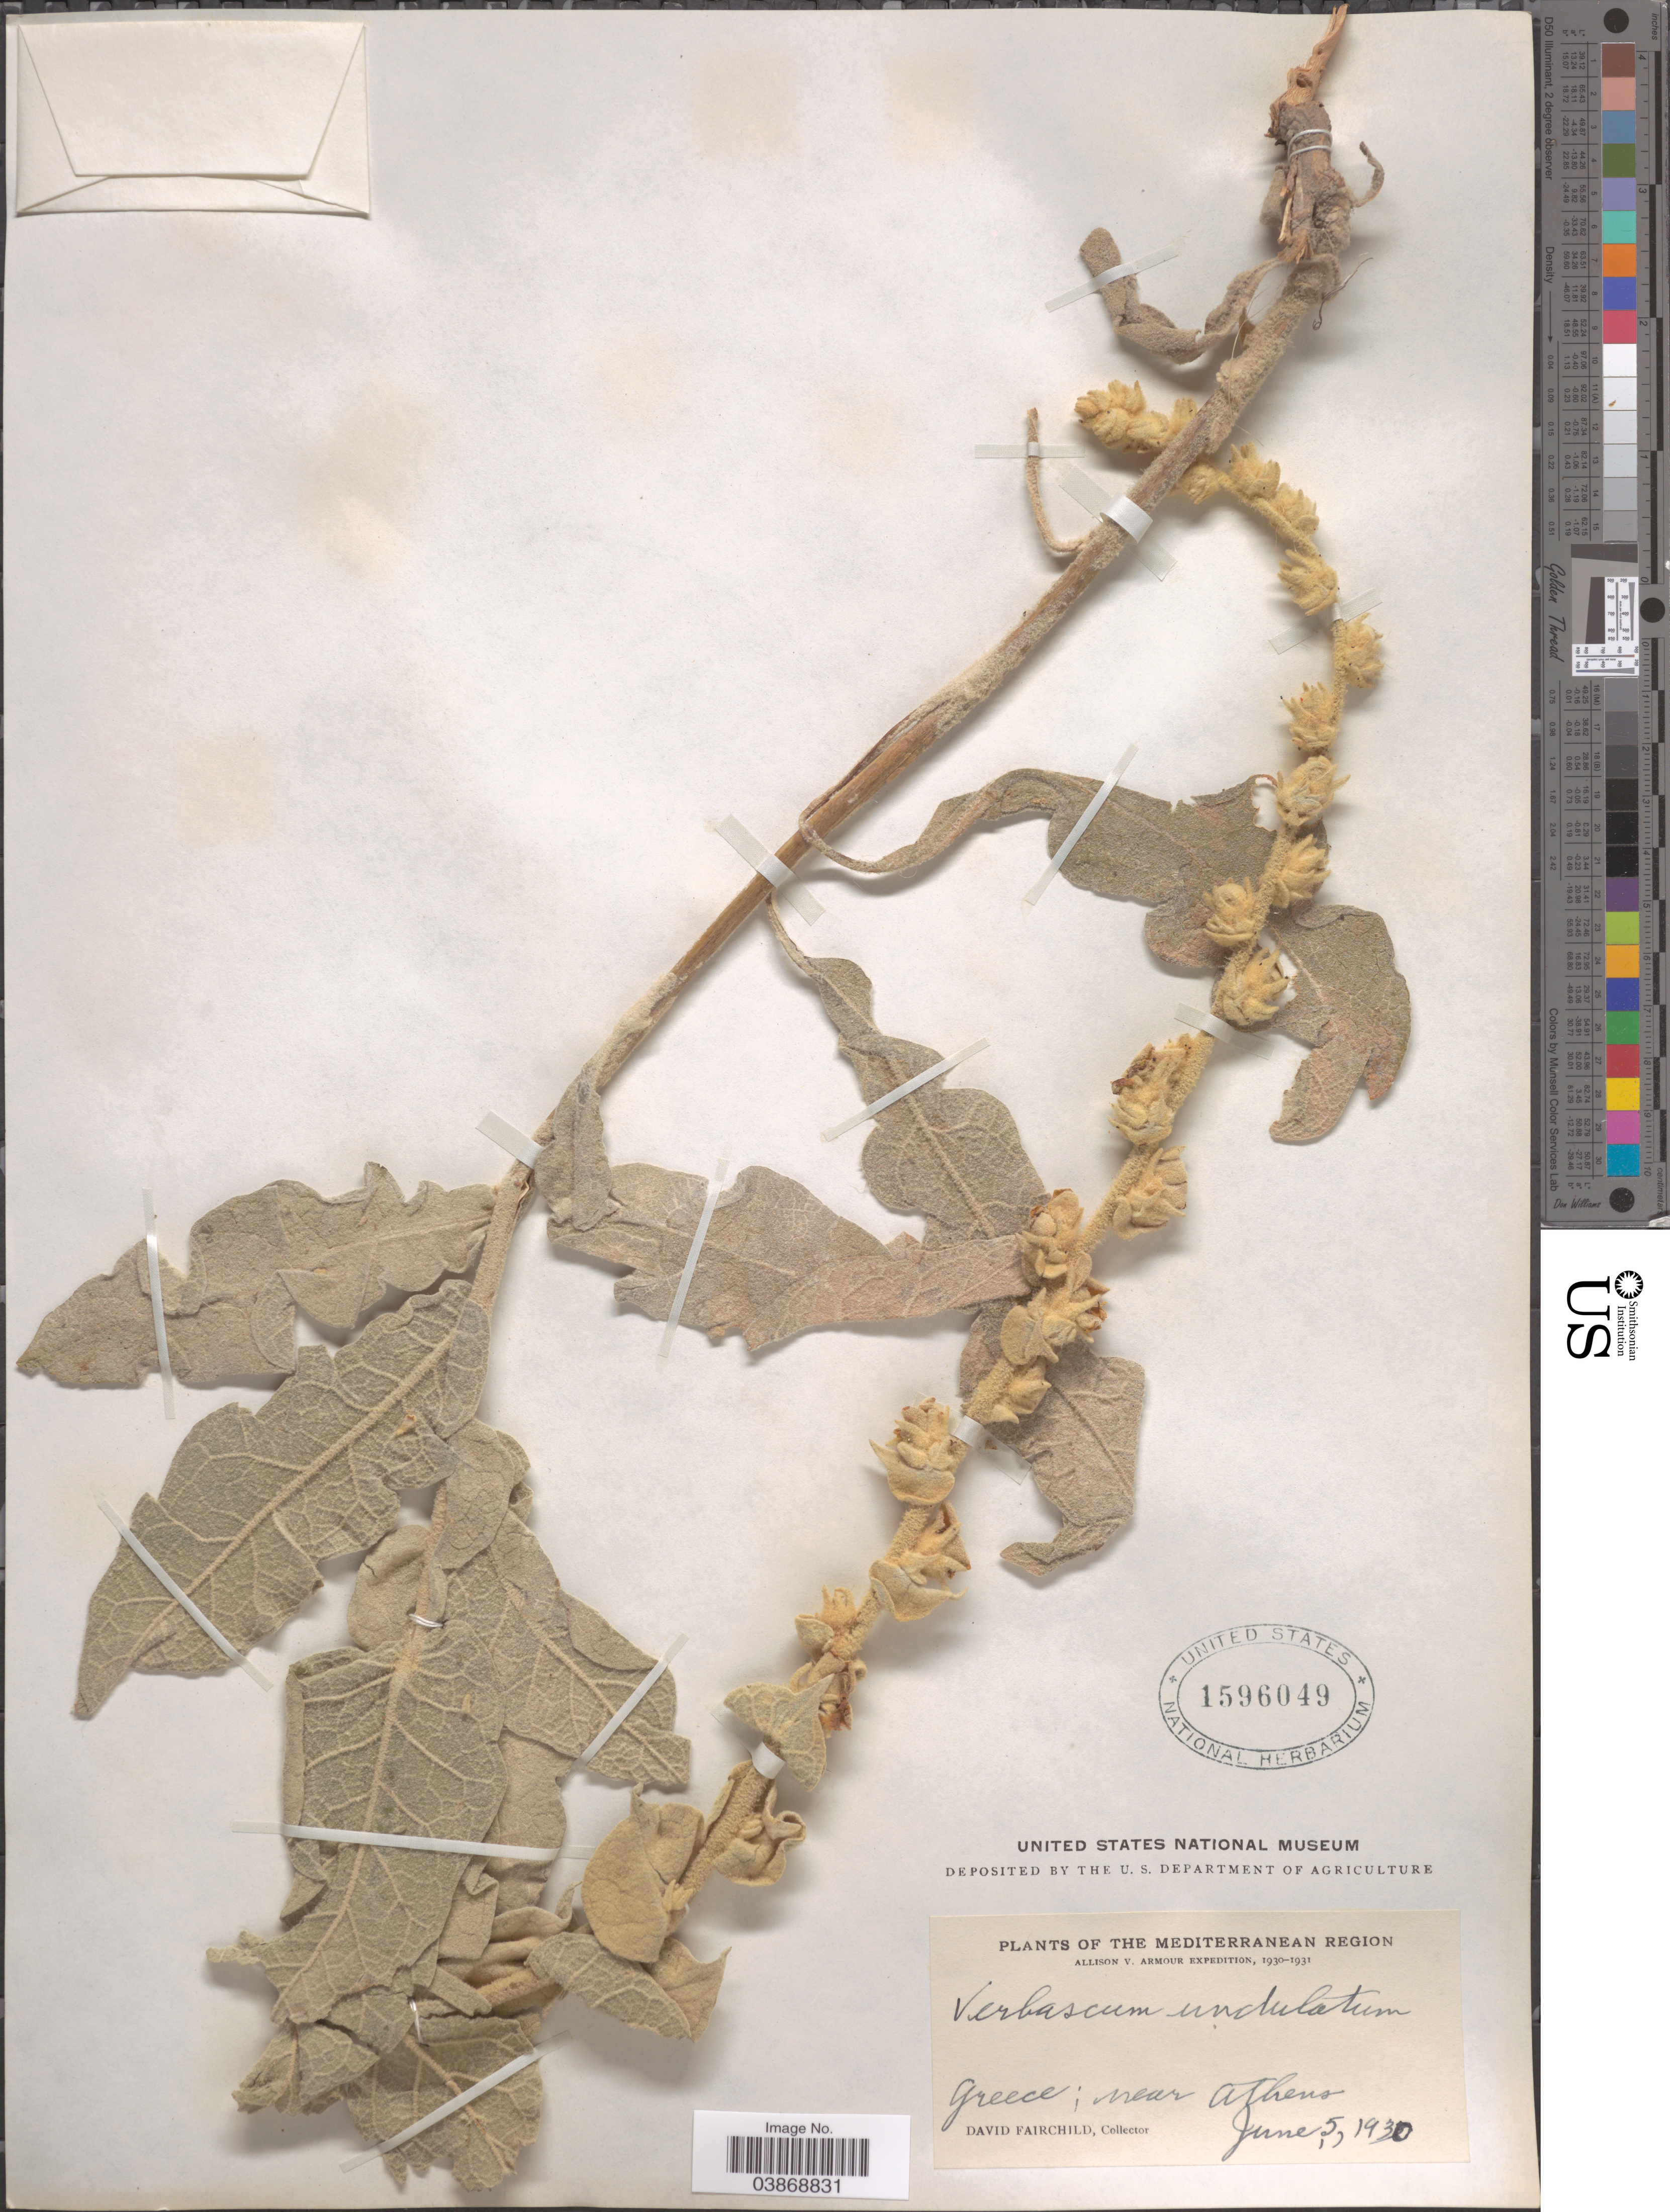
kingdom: Plantae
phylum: Tracheophyta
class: Magnoliopsida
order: Lamiales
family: Scrophulariaceae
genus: Verbascum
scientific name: Verbascum undulatum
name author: Lam.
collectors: D. Fairchild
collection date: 1930-06-05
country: Greece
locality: Mediterranean Region. near Athens.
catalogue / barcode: US 1596049